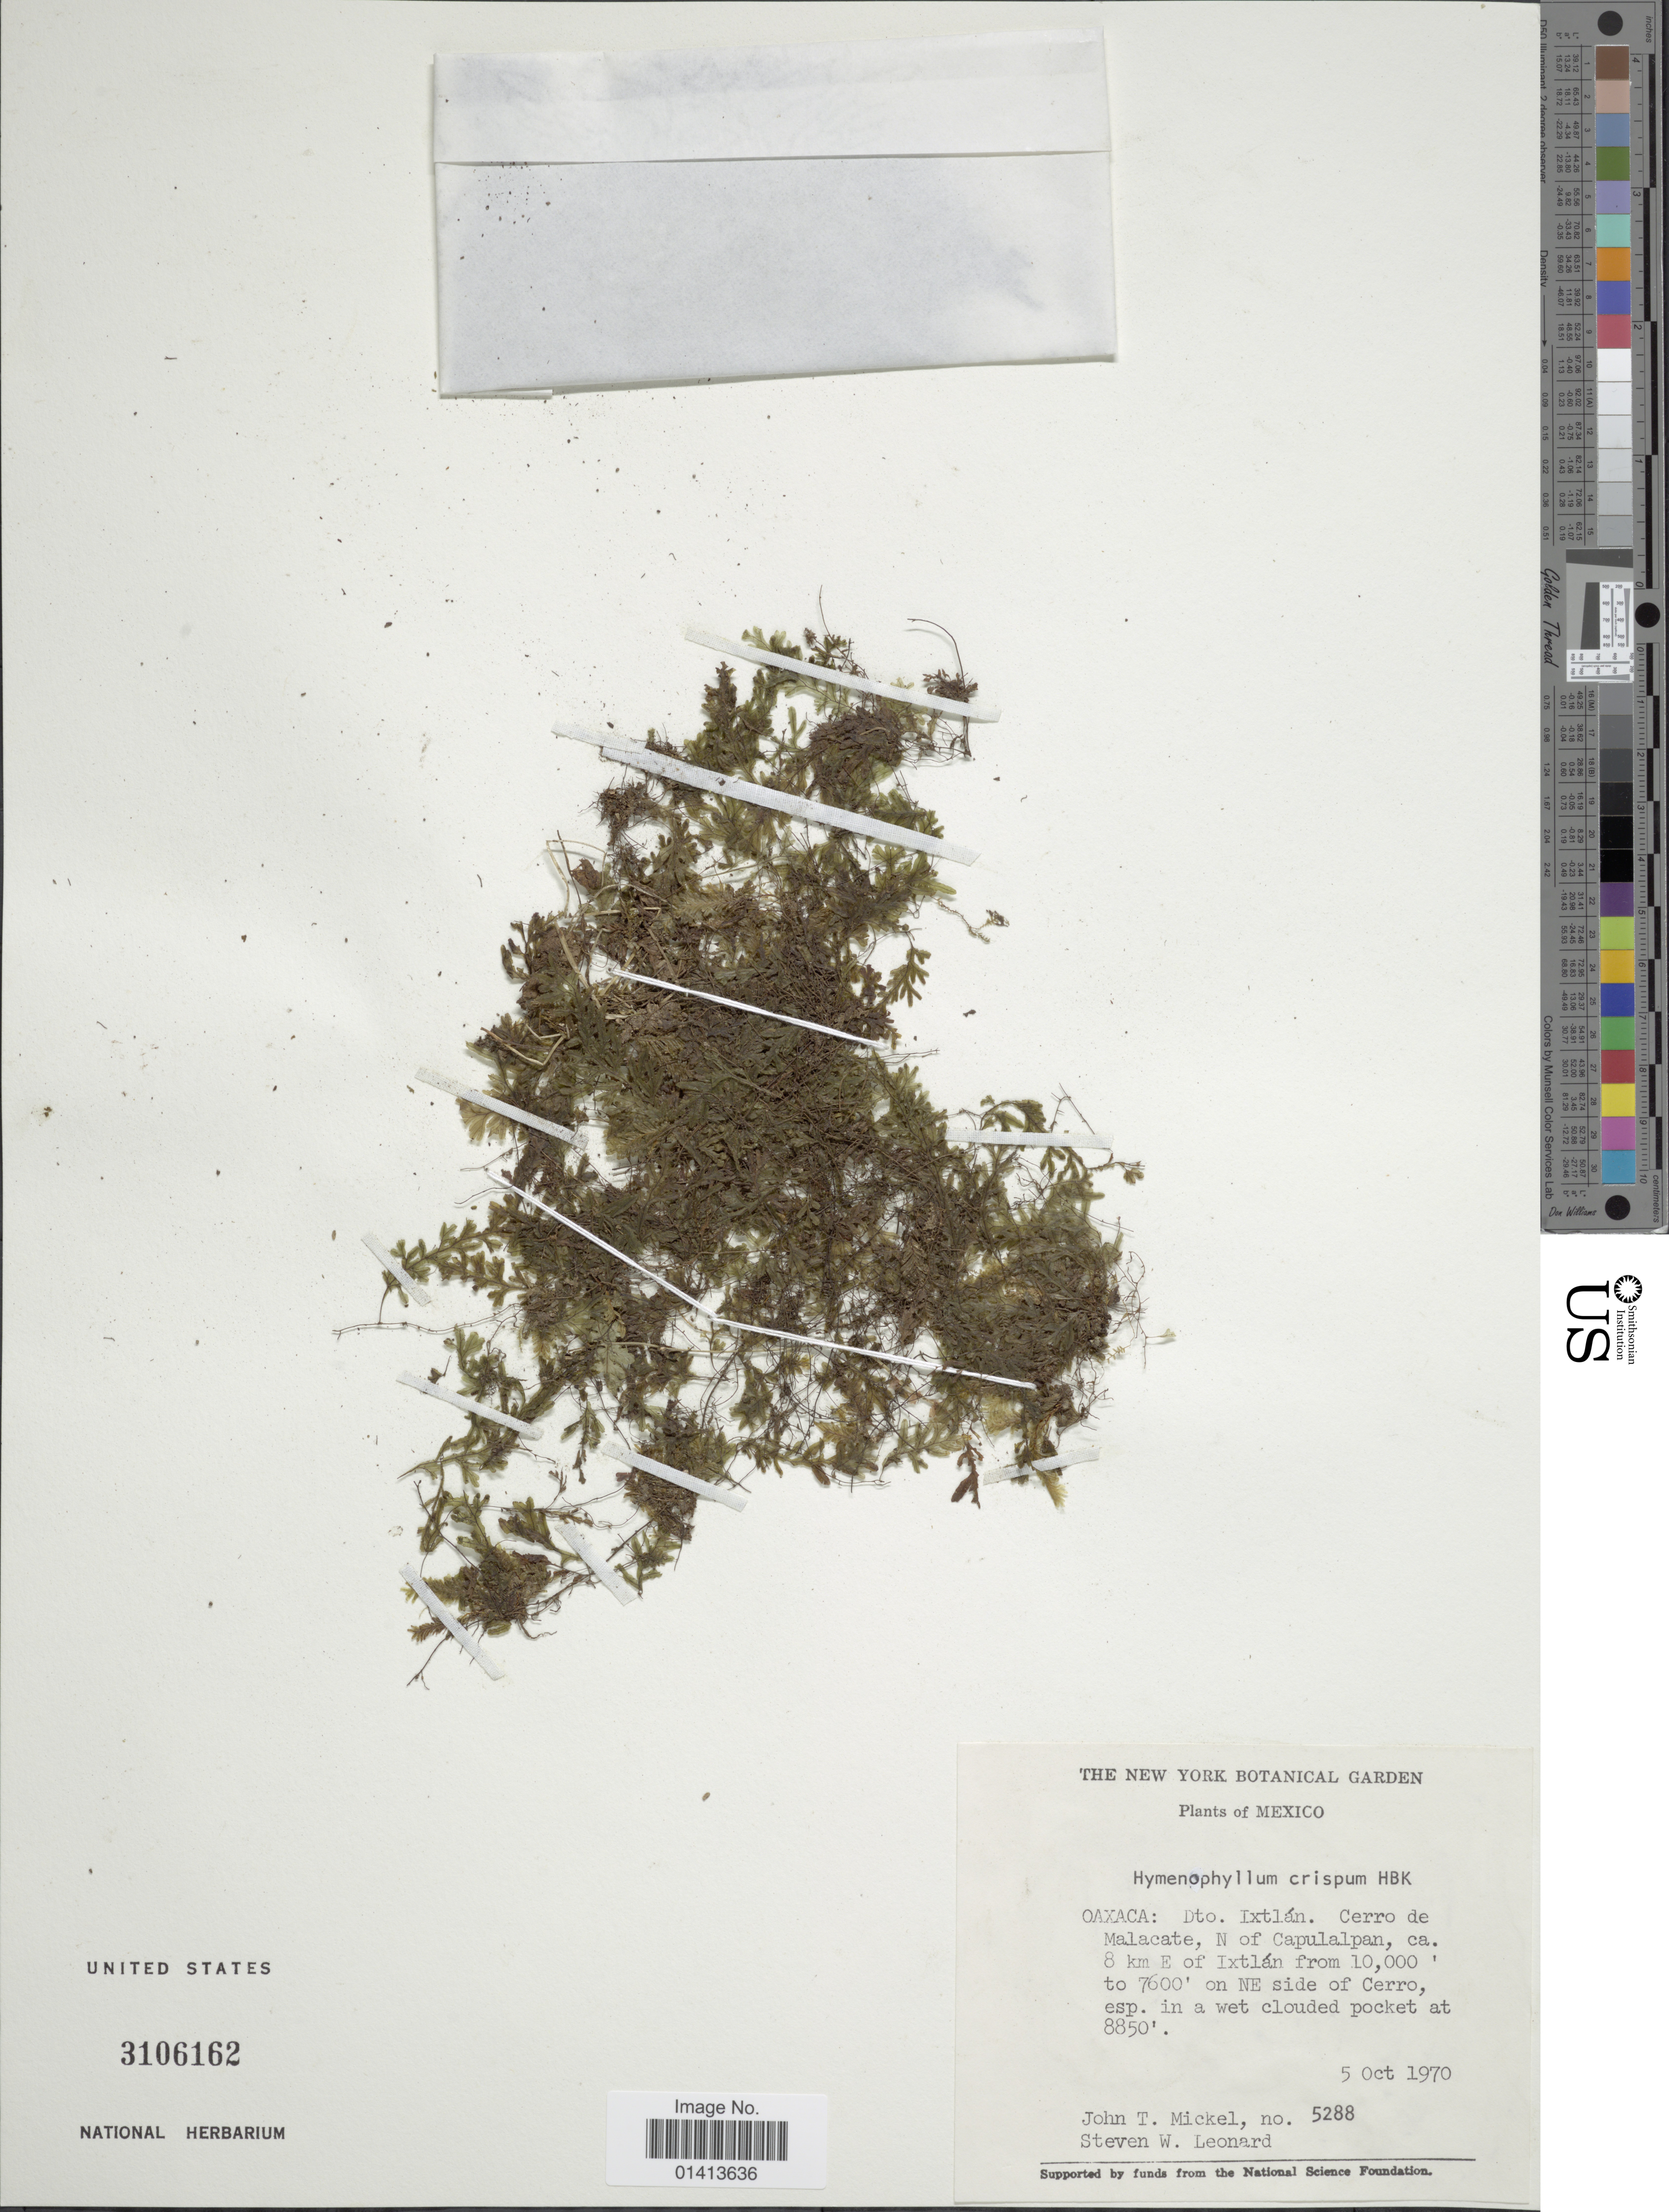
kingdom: Plantae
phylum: Tracheophyta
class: Polypodiopsida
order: Hymenophyllales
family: Hymenophyllaceae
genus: Hymenophyllum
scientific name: Hymenophyllum crispum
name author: Kunth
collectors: J. T. Mickel & S. W. Leonard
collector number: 5288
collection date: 1970-10-05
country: Mexico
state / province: Oaxaca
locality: Dto Ixtlán. Cerro de Malacate, N of Capulalpan, ca 8 km E of Ixtlán, on NE side of Cerro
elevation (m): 2316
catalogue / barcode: US 3106162